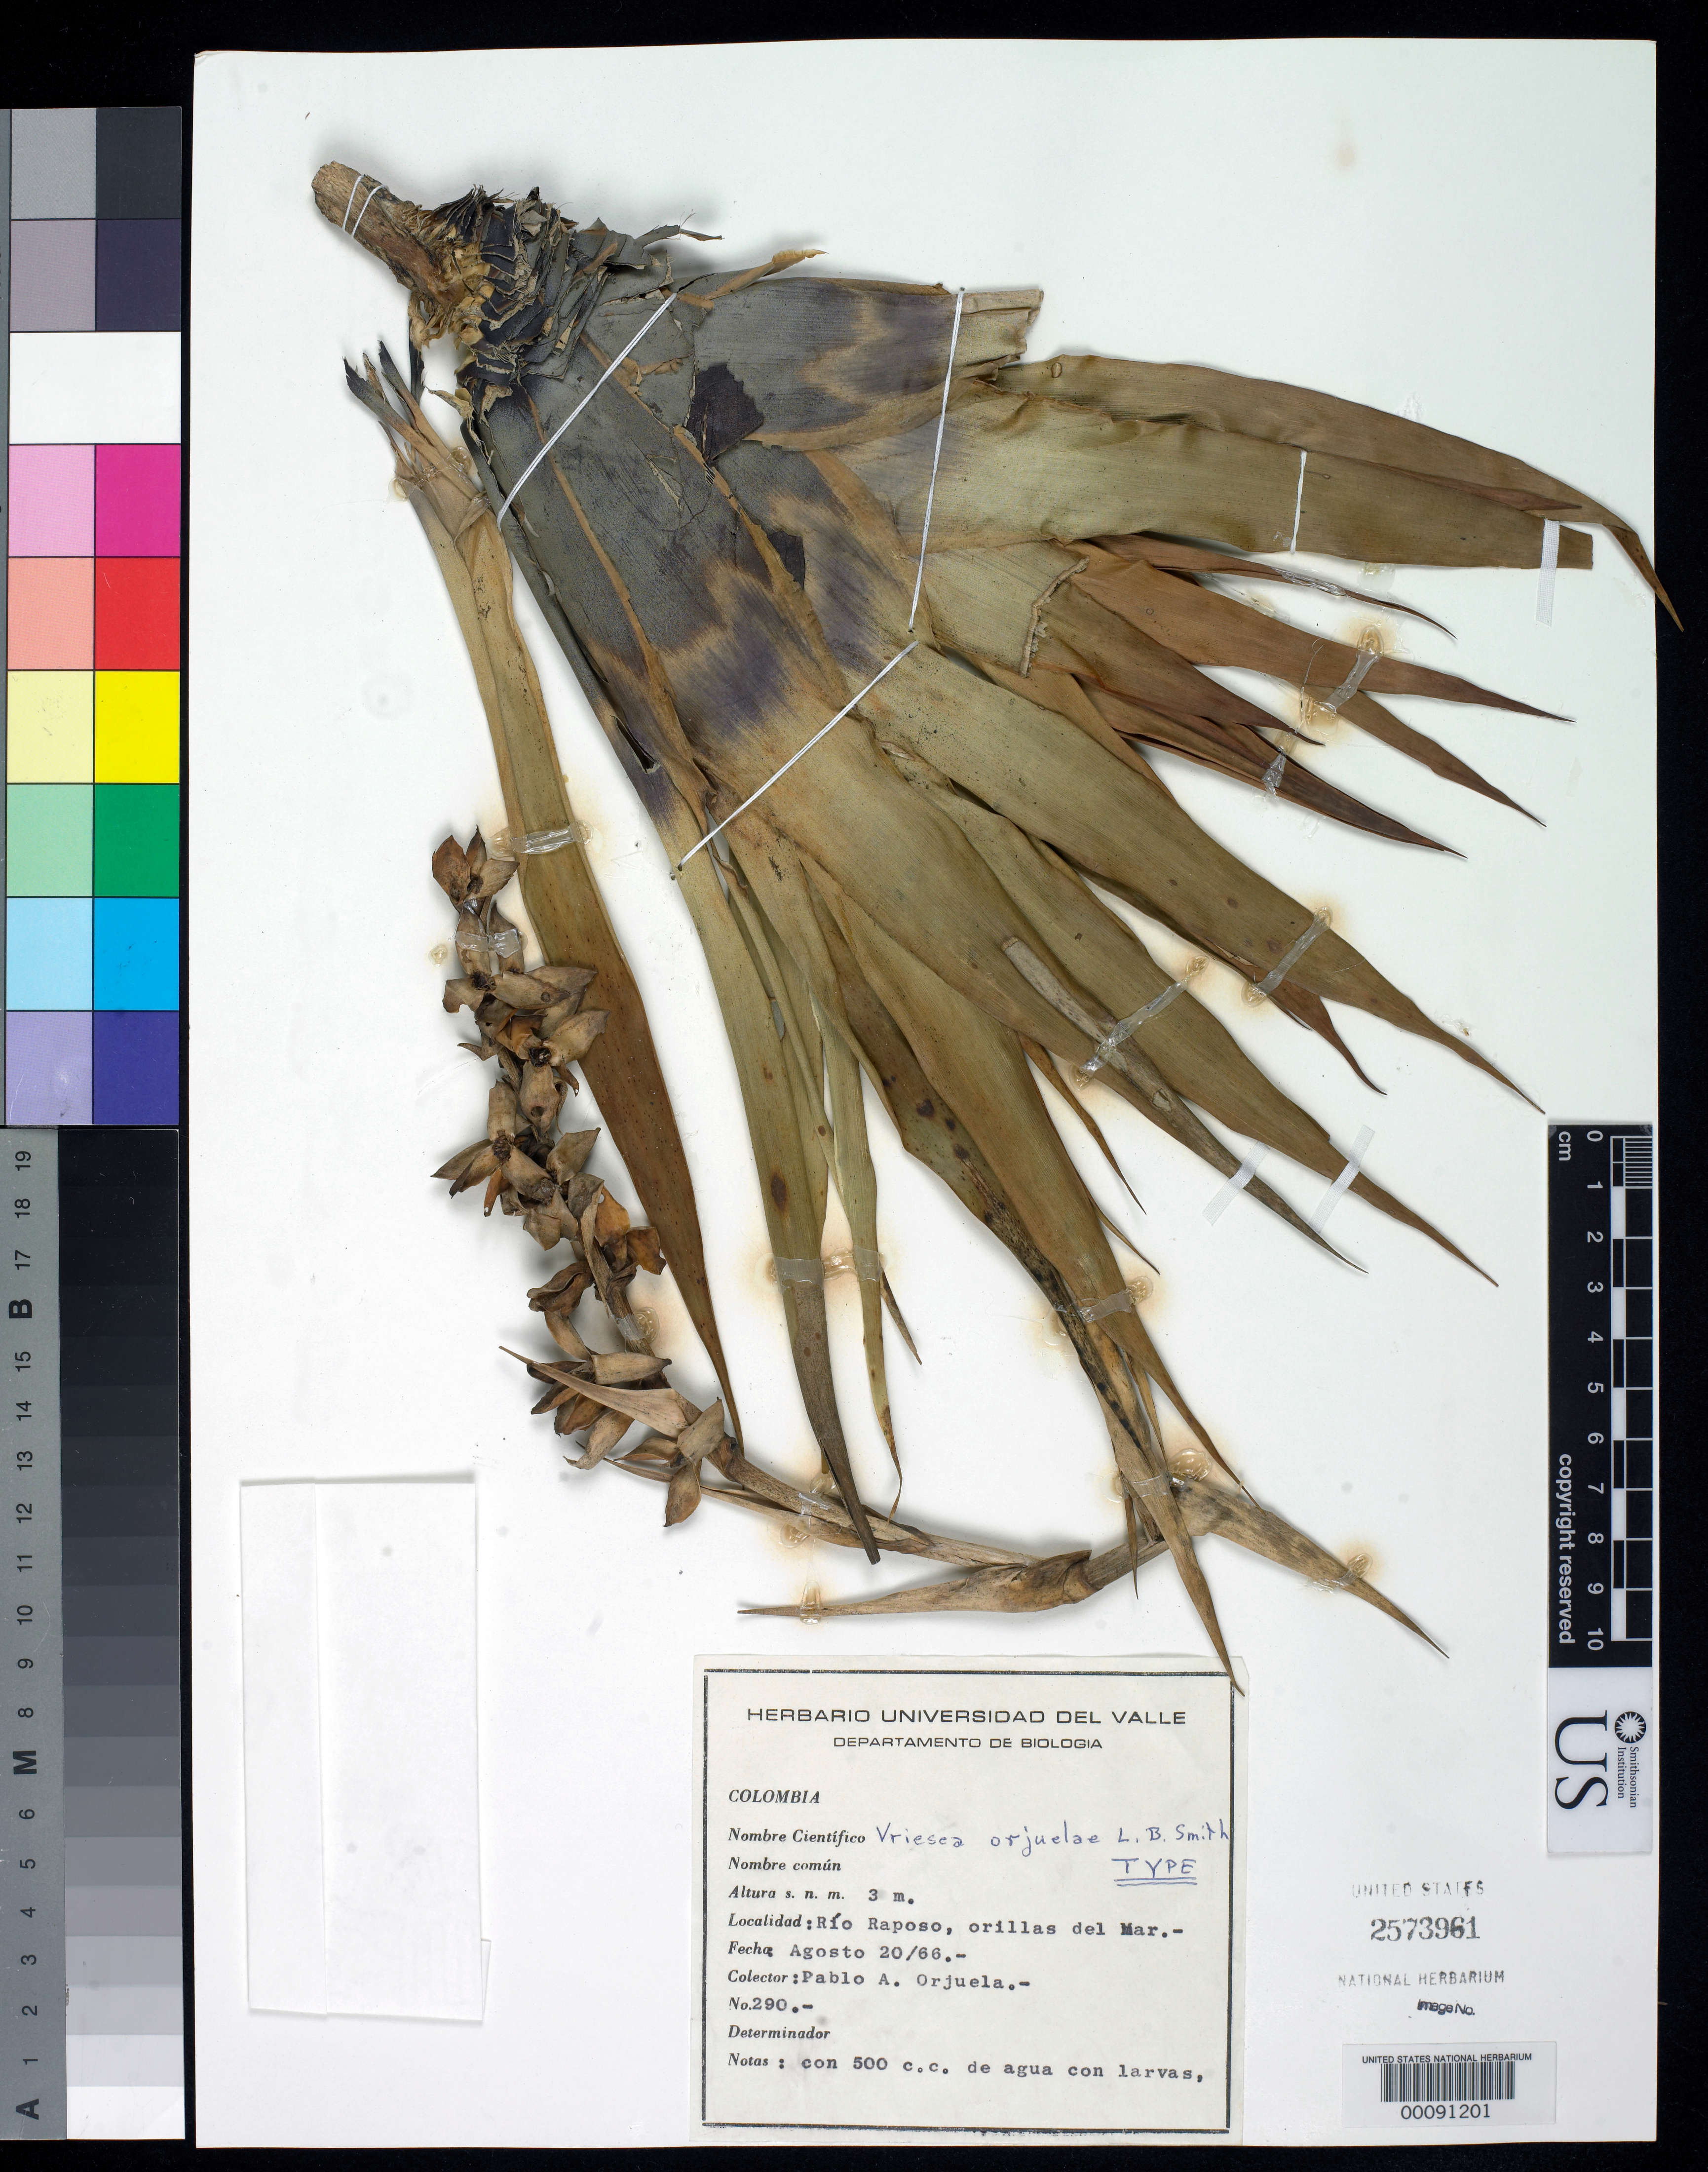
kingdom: Plantae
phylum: Tracheophyta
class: Liliopsida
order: Poales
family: Bromeliaceae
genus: Vriesea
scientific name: Vriesea orjuelae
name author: L.B. Sm.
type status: Holotype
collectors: P. A. Orjuela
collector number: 290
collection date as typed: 20 Aug 1966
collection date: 1966-08-20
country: Colombia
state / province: Valle del Cauca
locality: Rio Raposo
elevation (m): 3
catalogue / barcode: US 2573961